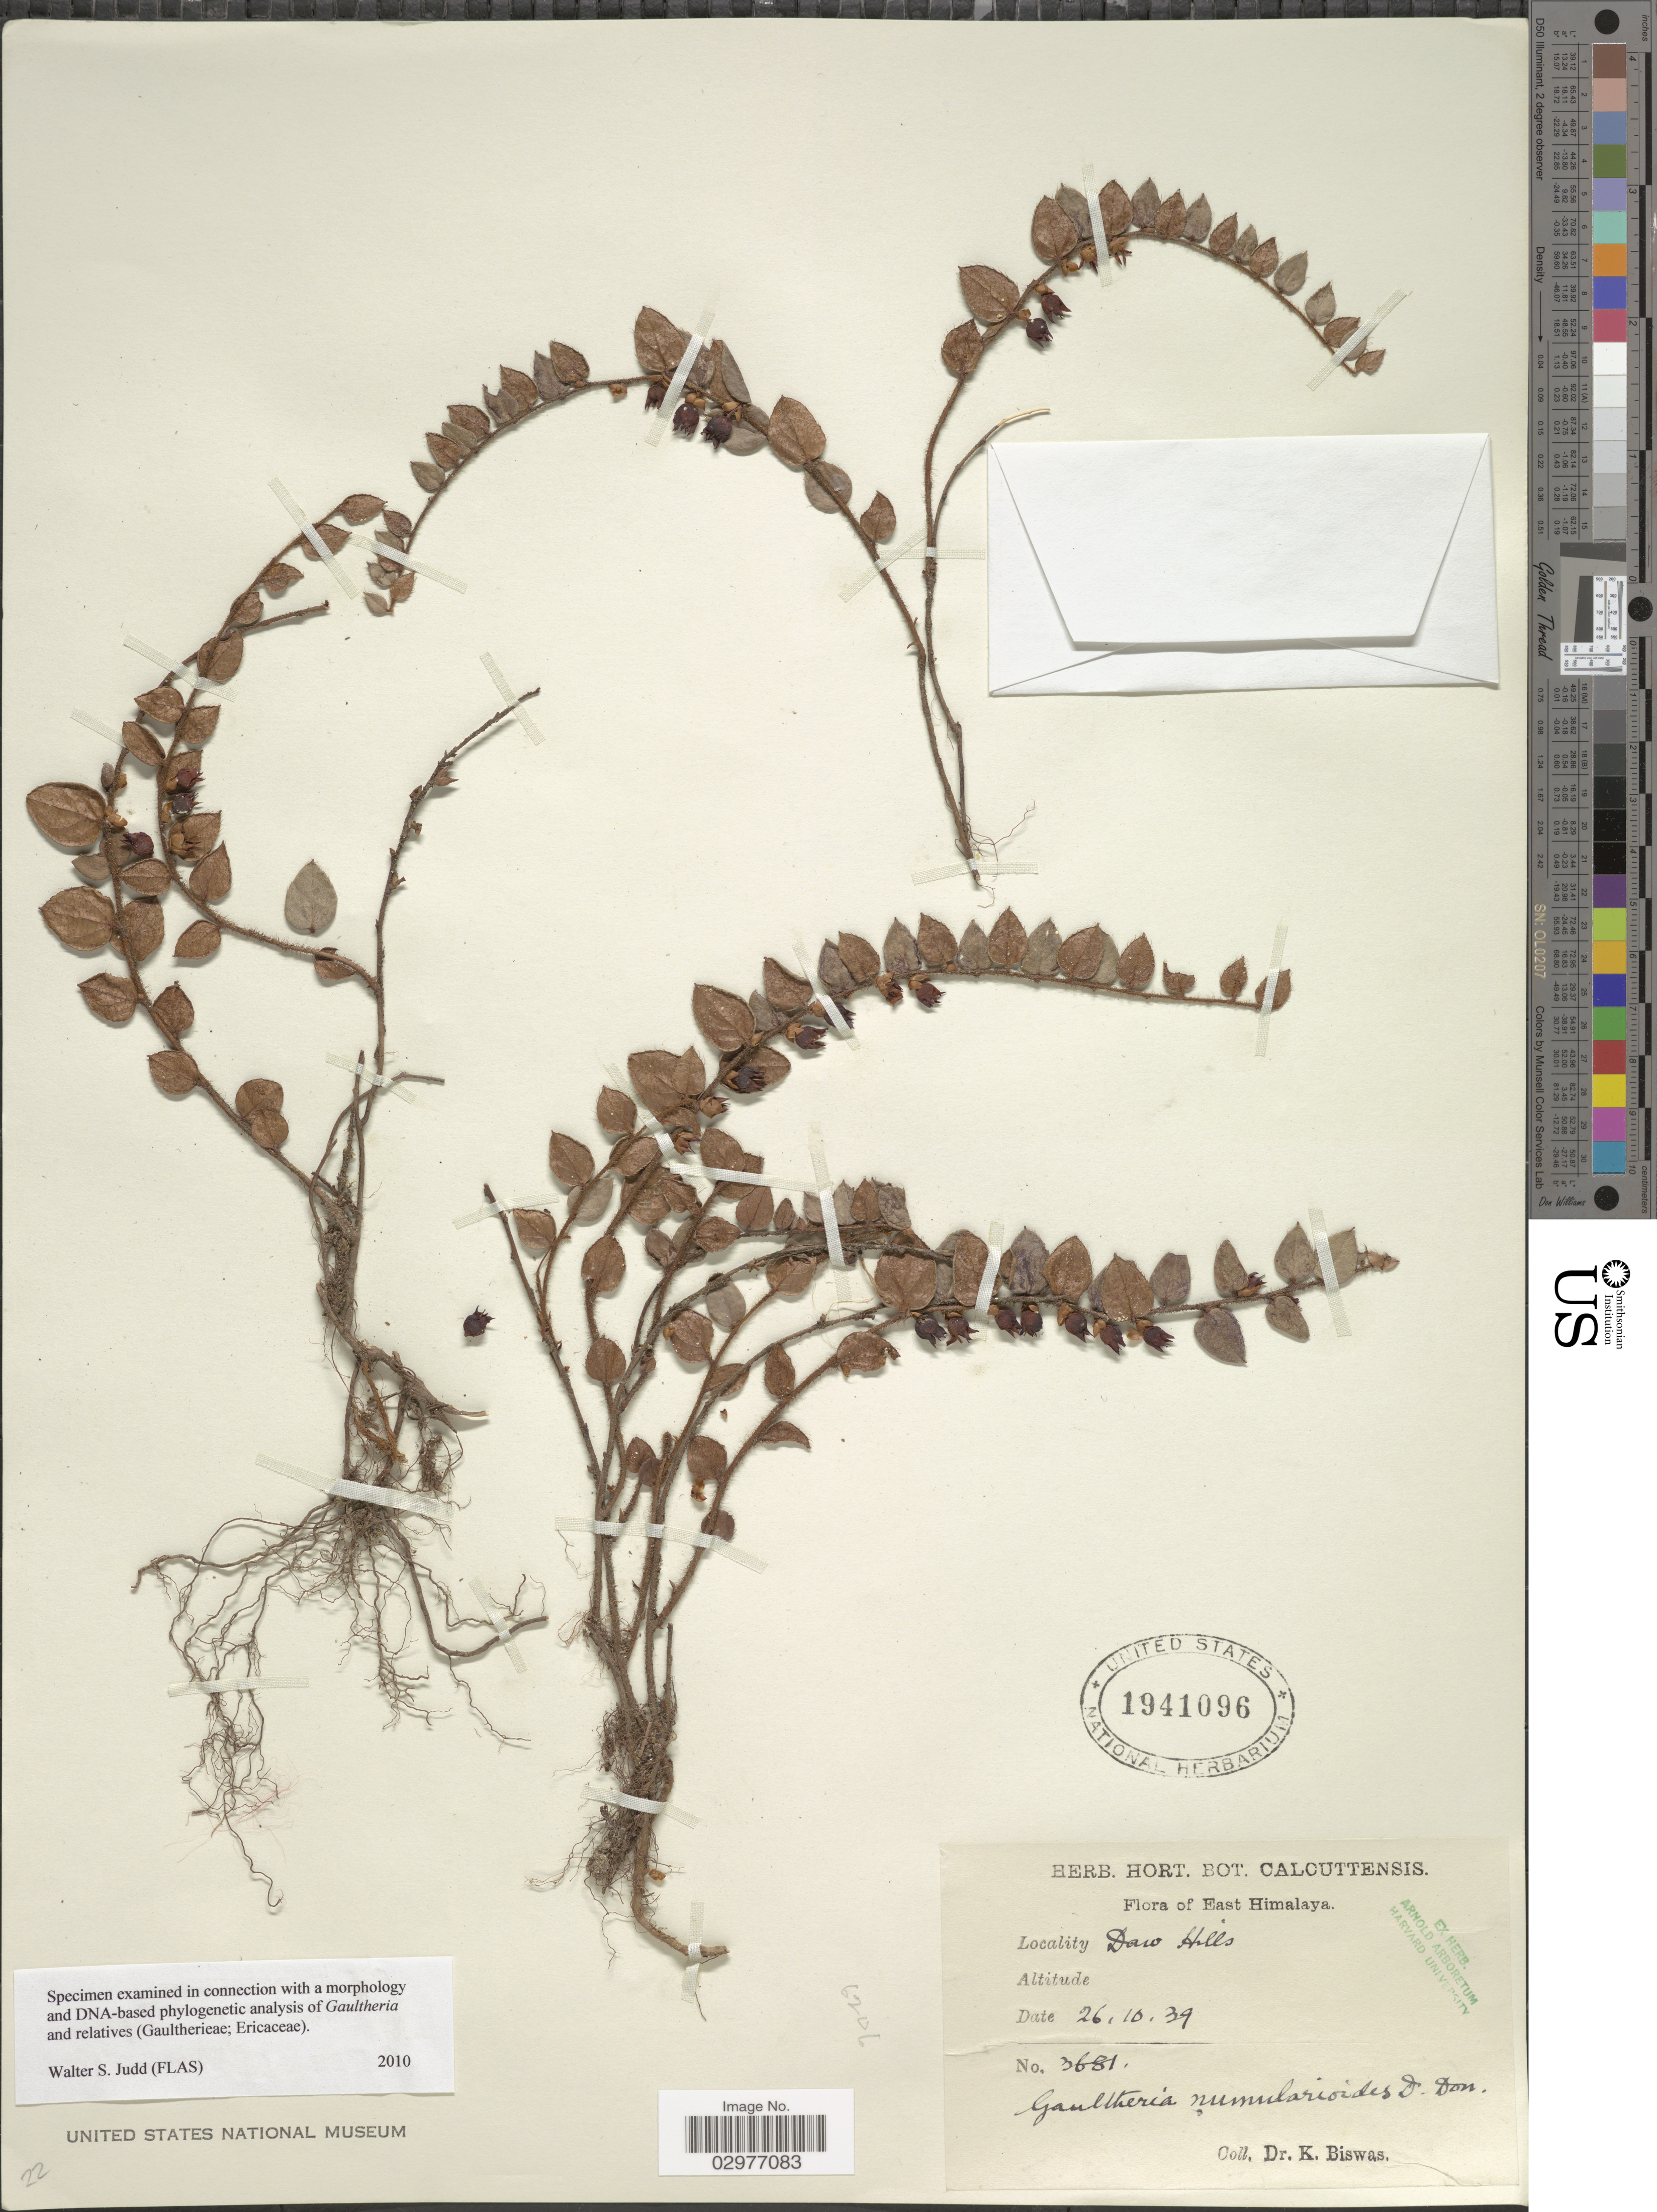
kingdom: Plantae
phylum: Tracheophyta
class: Magnoliopsida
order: Ericales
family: Ericaceae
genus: Gaultheria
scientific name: Gaultheria nummularioides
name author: G. Don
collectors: K. Biswas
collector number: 3681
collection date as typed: Transcribed d/m/y: 26/10/39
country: India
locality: East Himalaya. Daw [Dow?] Hills.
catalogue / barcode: US 1941096